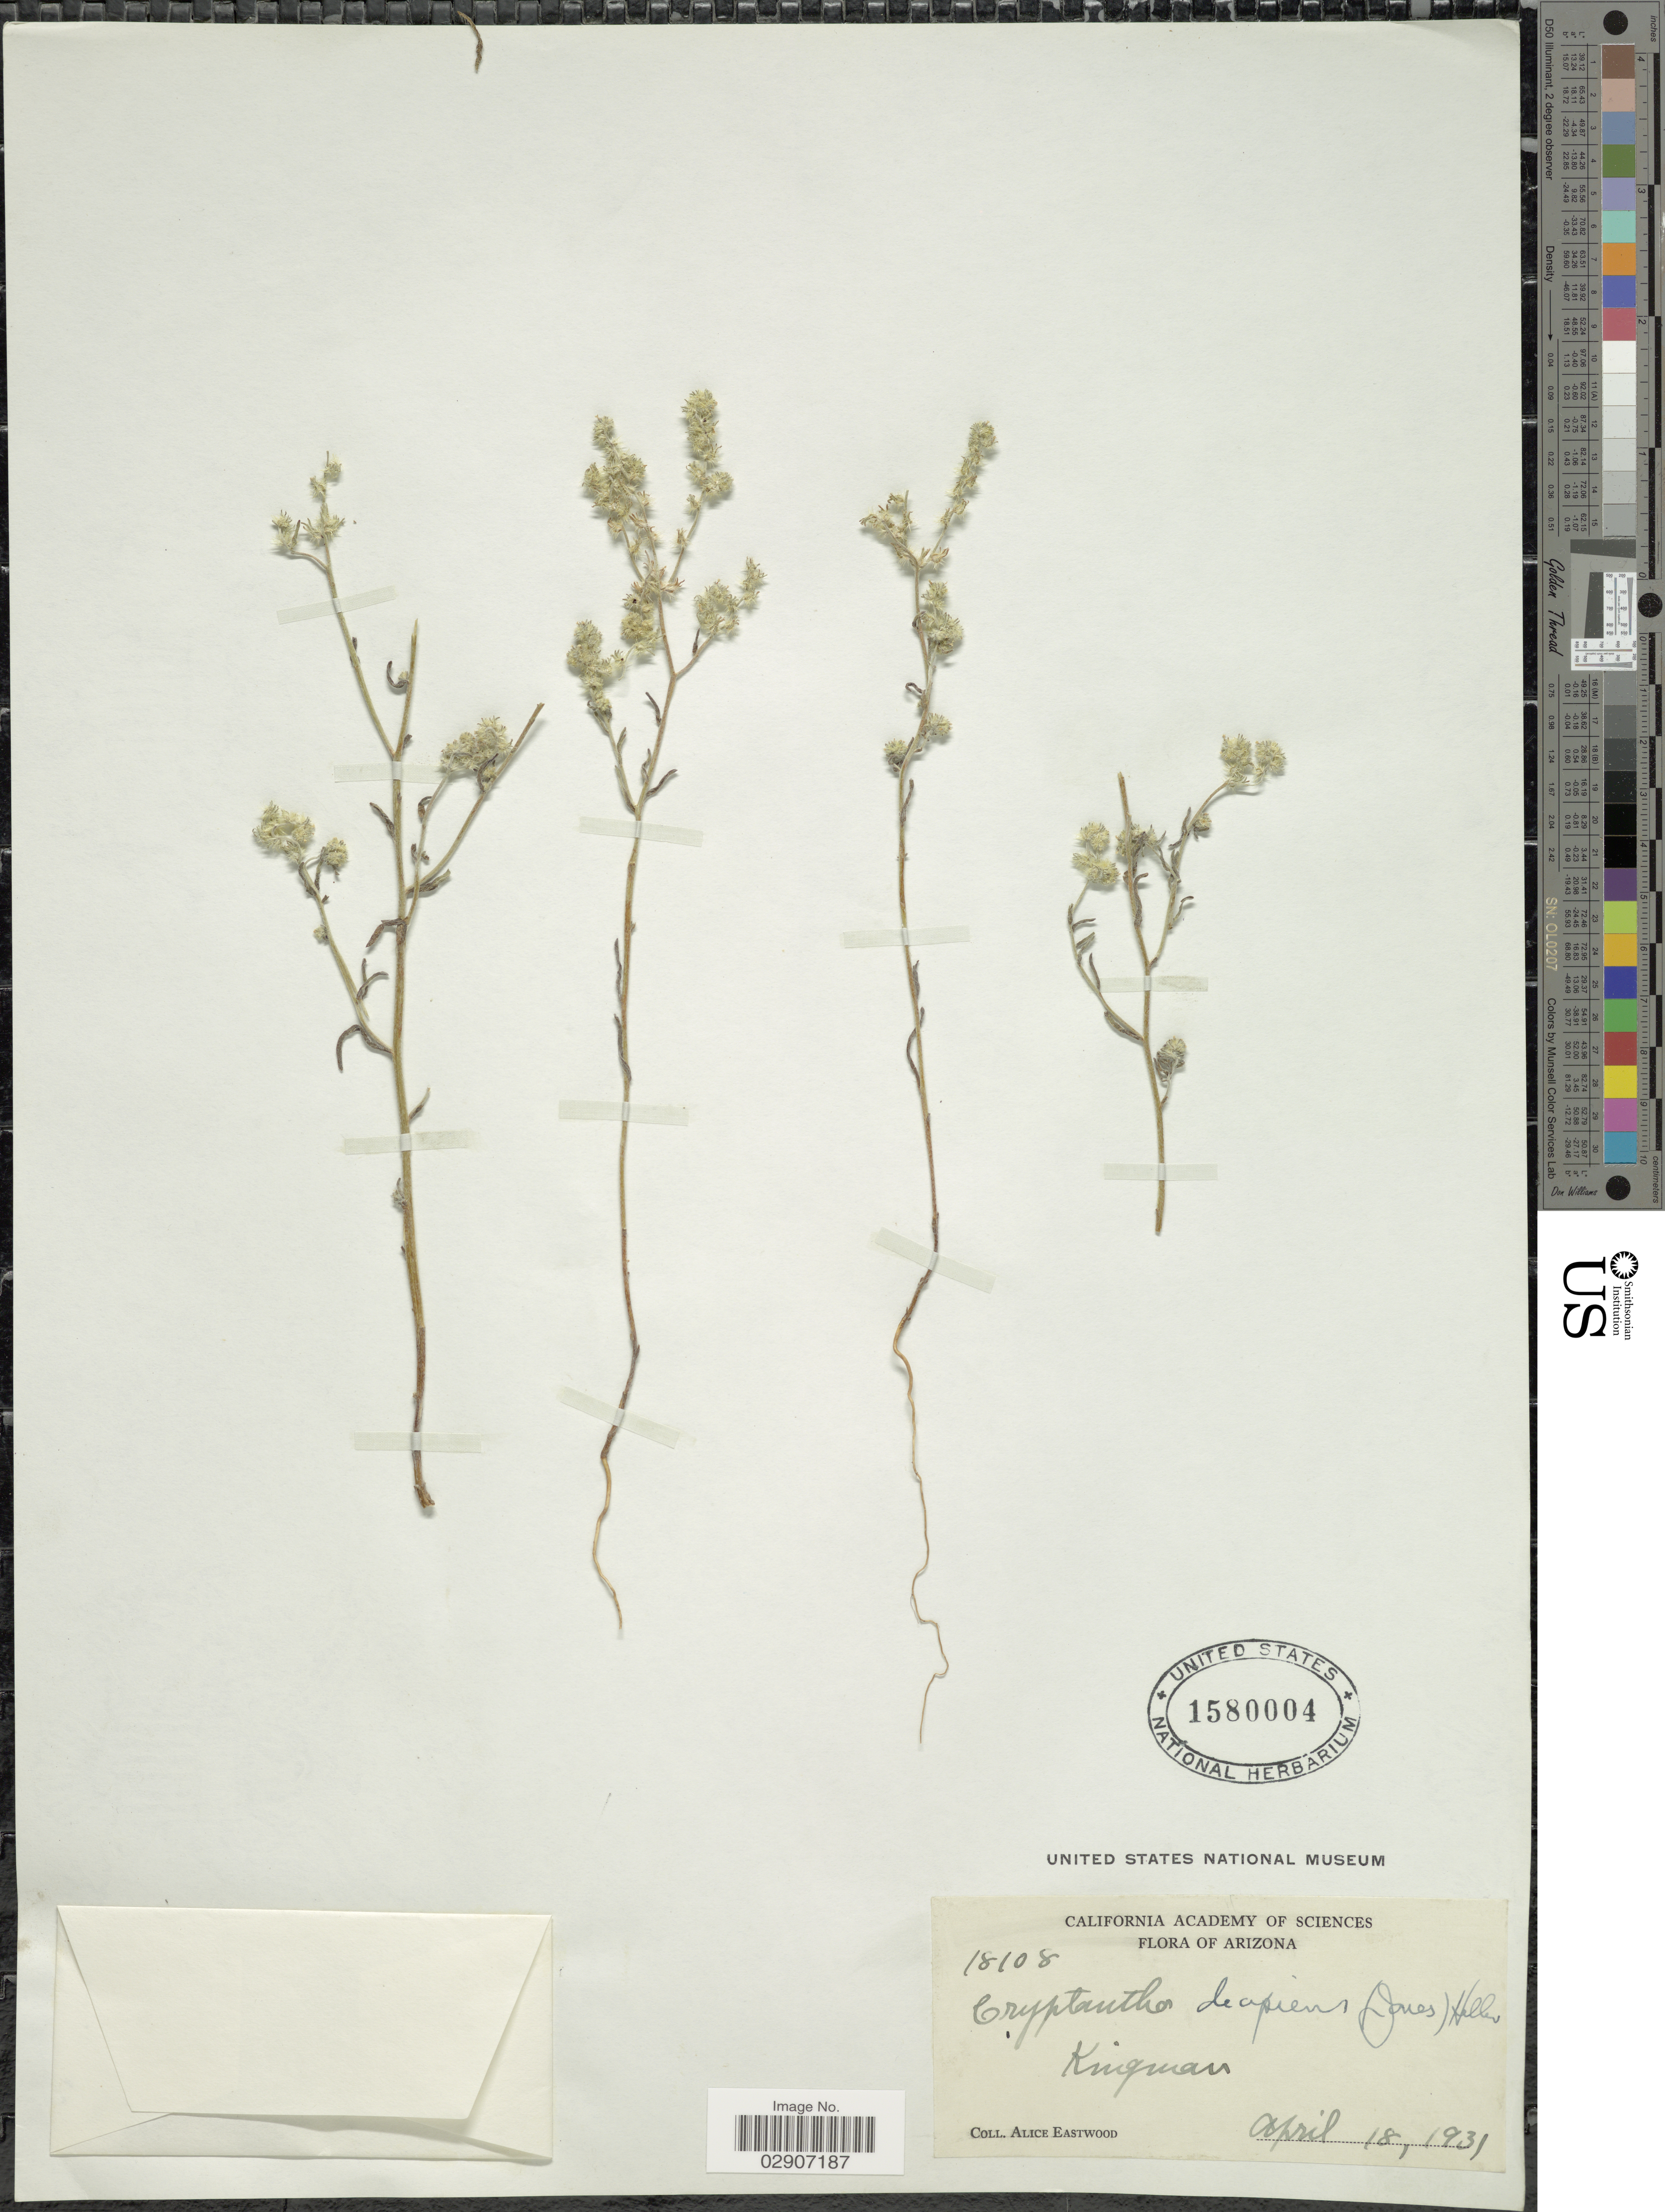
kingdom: Plantae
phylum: Tracheophyta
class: Magnoliopsida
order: Boraginales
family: Boraginaceae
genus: Cryptantha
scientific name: Cryptantha decipiens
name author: (M.E. Jones) A. Heller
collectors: A. Eastwood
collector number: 18108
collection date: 1931-04-18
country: United States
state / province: Arizona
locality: Kingman.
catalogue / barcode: US 1580004